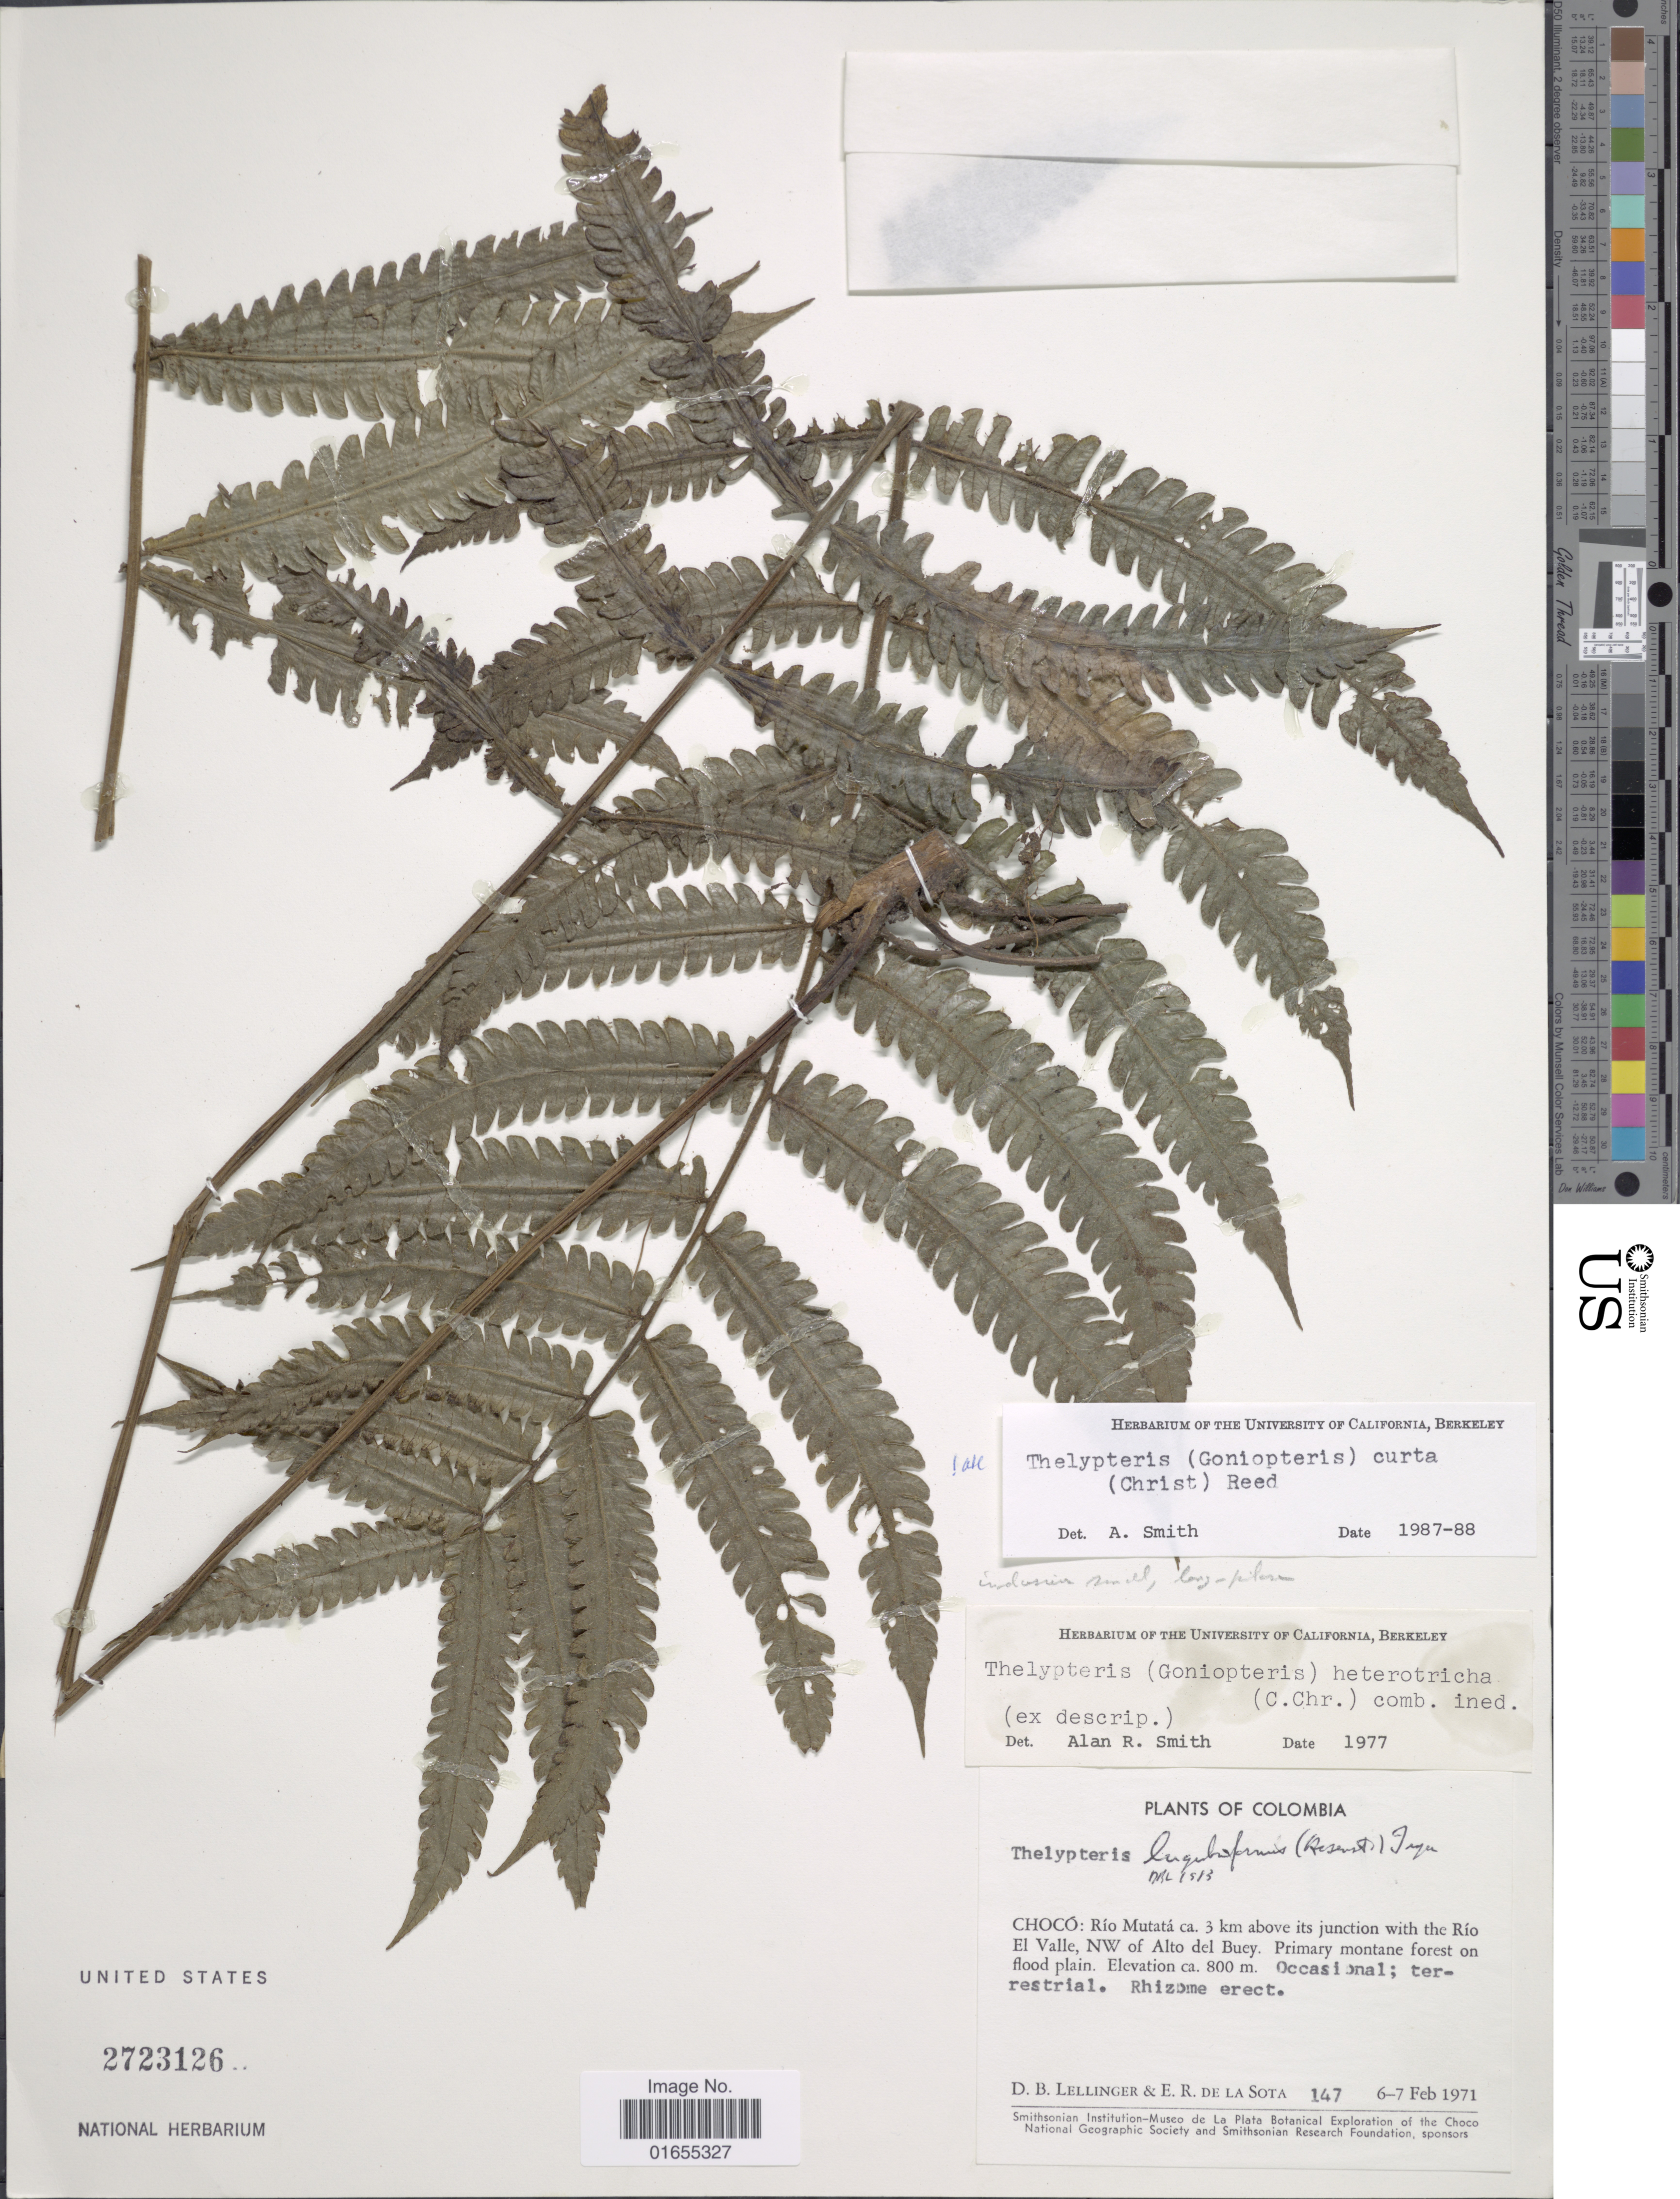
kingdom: Plantae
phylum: Tracheophyta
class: Polypodiopsida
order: Polypodiales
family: Thelypteridaceae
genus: Goniopteris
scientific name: Goniopteris curta (Christ) comb. nov., ined 2015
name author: (Christ)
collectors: D. B. Lellinger & E. R. de la Sota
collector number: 147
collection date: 1971-02-06/1971-02-07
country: Colombia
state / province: Chocó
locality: Rio Mutata ca. 3 km above its junction with the Rio El Valle, NW of Alto del Buey. Primary montane forest on flood plain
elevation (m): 800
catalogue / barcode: US 2723126